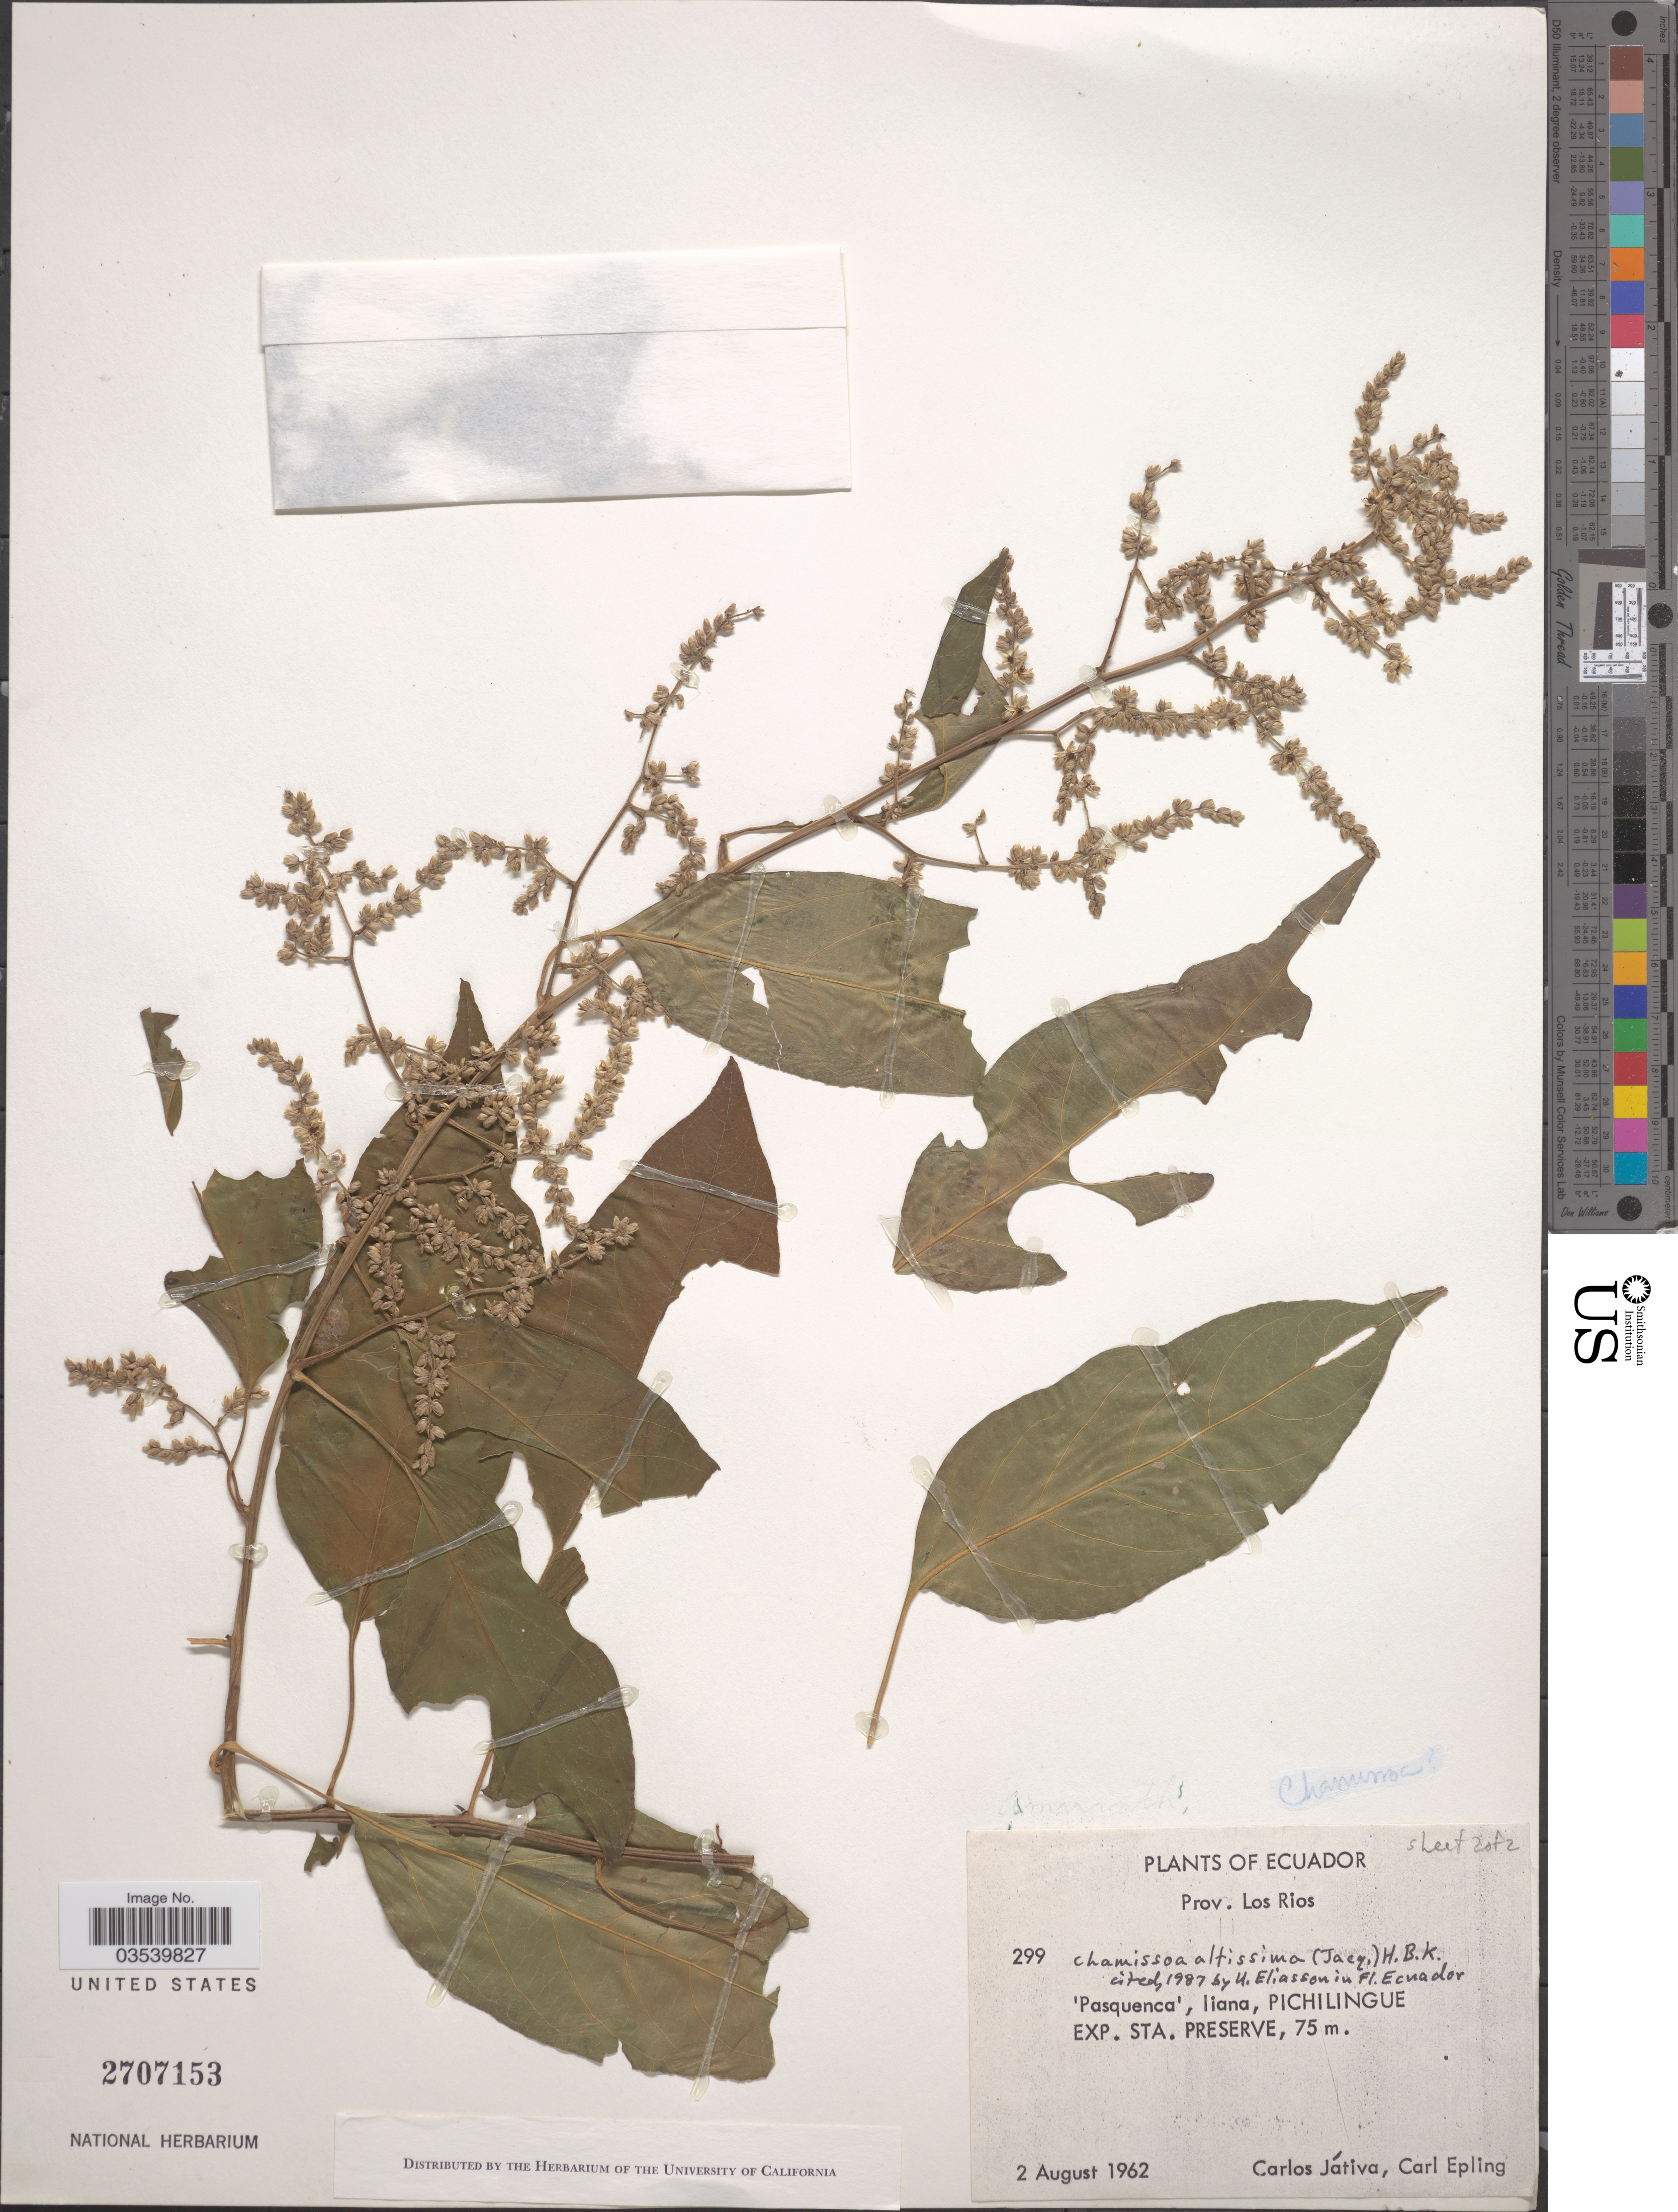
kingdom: Plantae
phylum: Tracheophyta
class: Magnoliopsida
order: Caryophyllales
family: Amaranthaceae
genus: Chamissoa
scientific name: Chamissoa altissima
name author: (Jacq.) Kunth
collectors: C. D. Játiva & C. C. Epling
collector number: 299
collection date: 1962-08-02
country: Ecuador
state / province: Los Ríos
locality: Pichilingue Exp. Sta. Preserve.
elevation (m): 75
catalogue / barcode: US 2707153